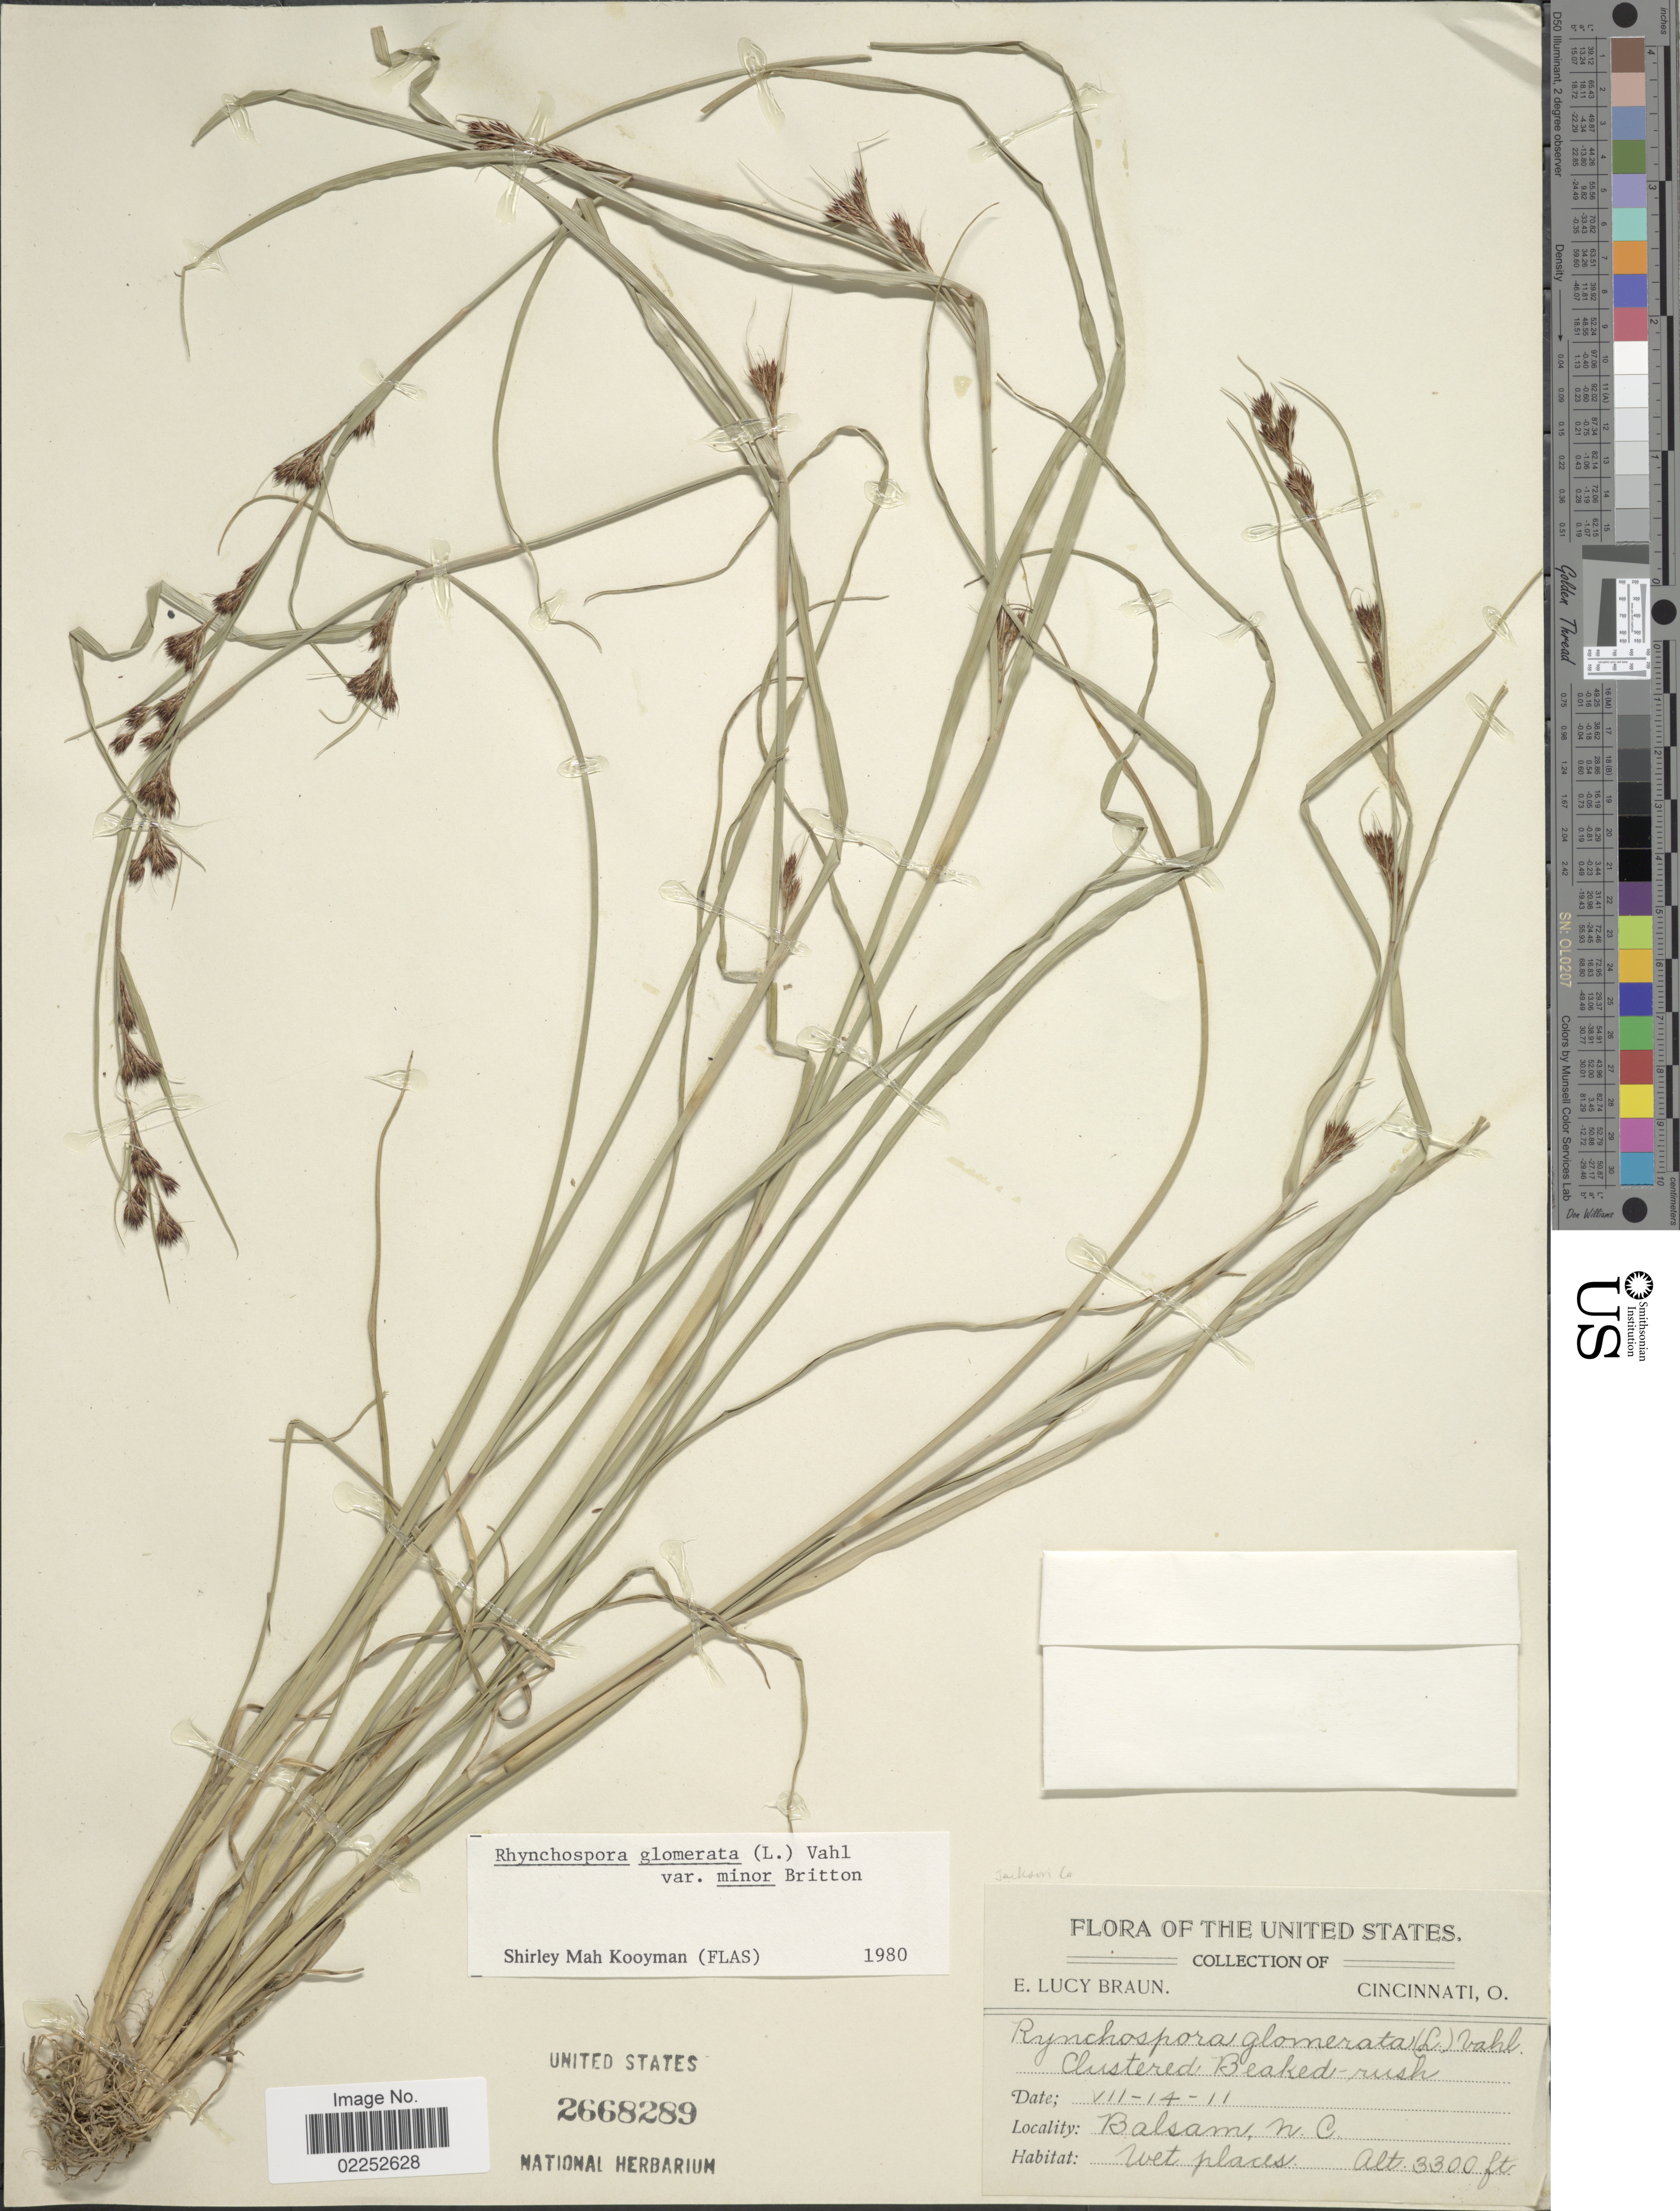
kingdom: Plantae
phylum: Tracheophyta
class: Liliopsida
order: Poales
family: Cyperaceae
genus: Rhynchospora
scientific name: Rhynchospora capitellata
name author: (Michx.) Vahl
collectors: E. L. Braun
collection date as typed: Transcribed d/m/y: 14/7/11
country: United States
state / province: North Carolina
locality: Jackson Co, Balsam, wet places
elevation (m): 1006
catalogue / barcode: US 2668289